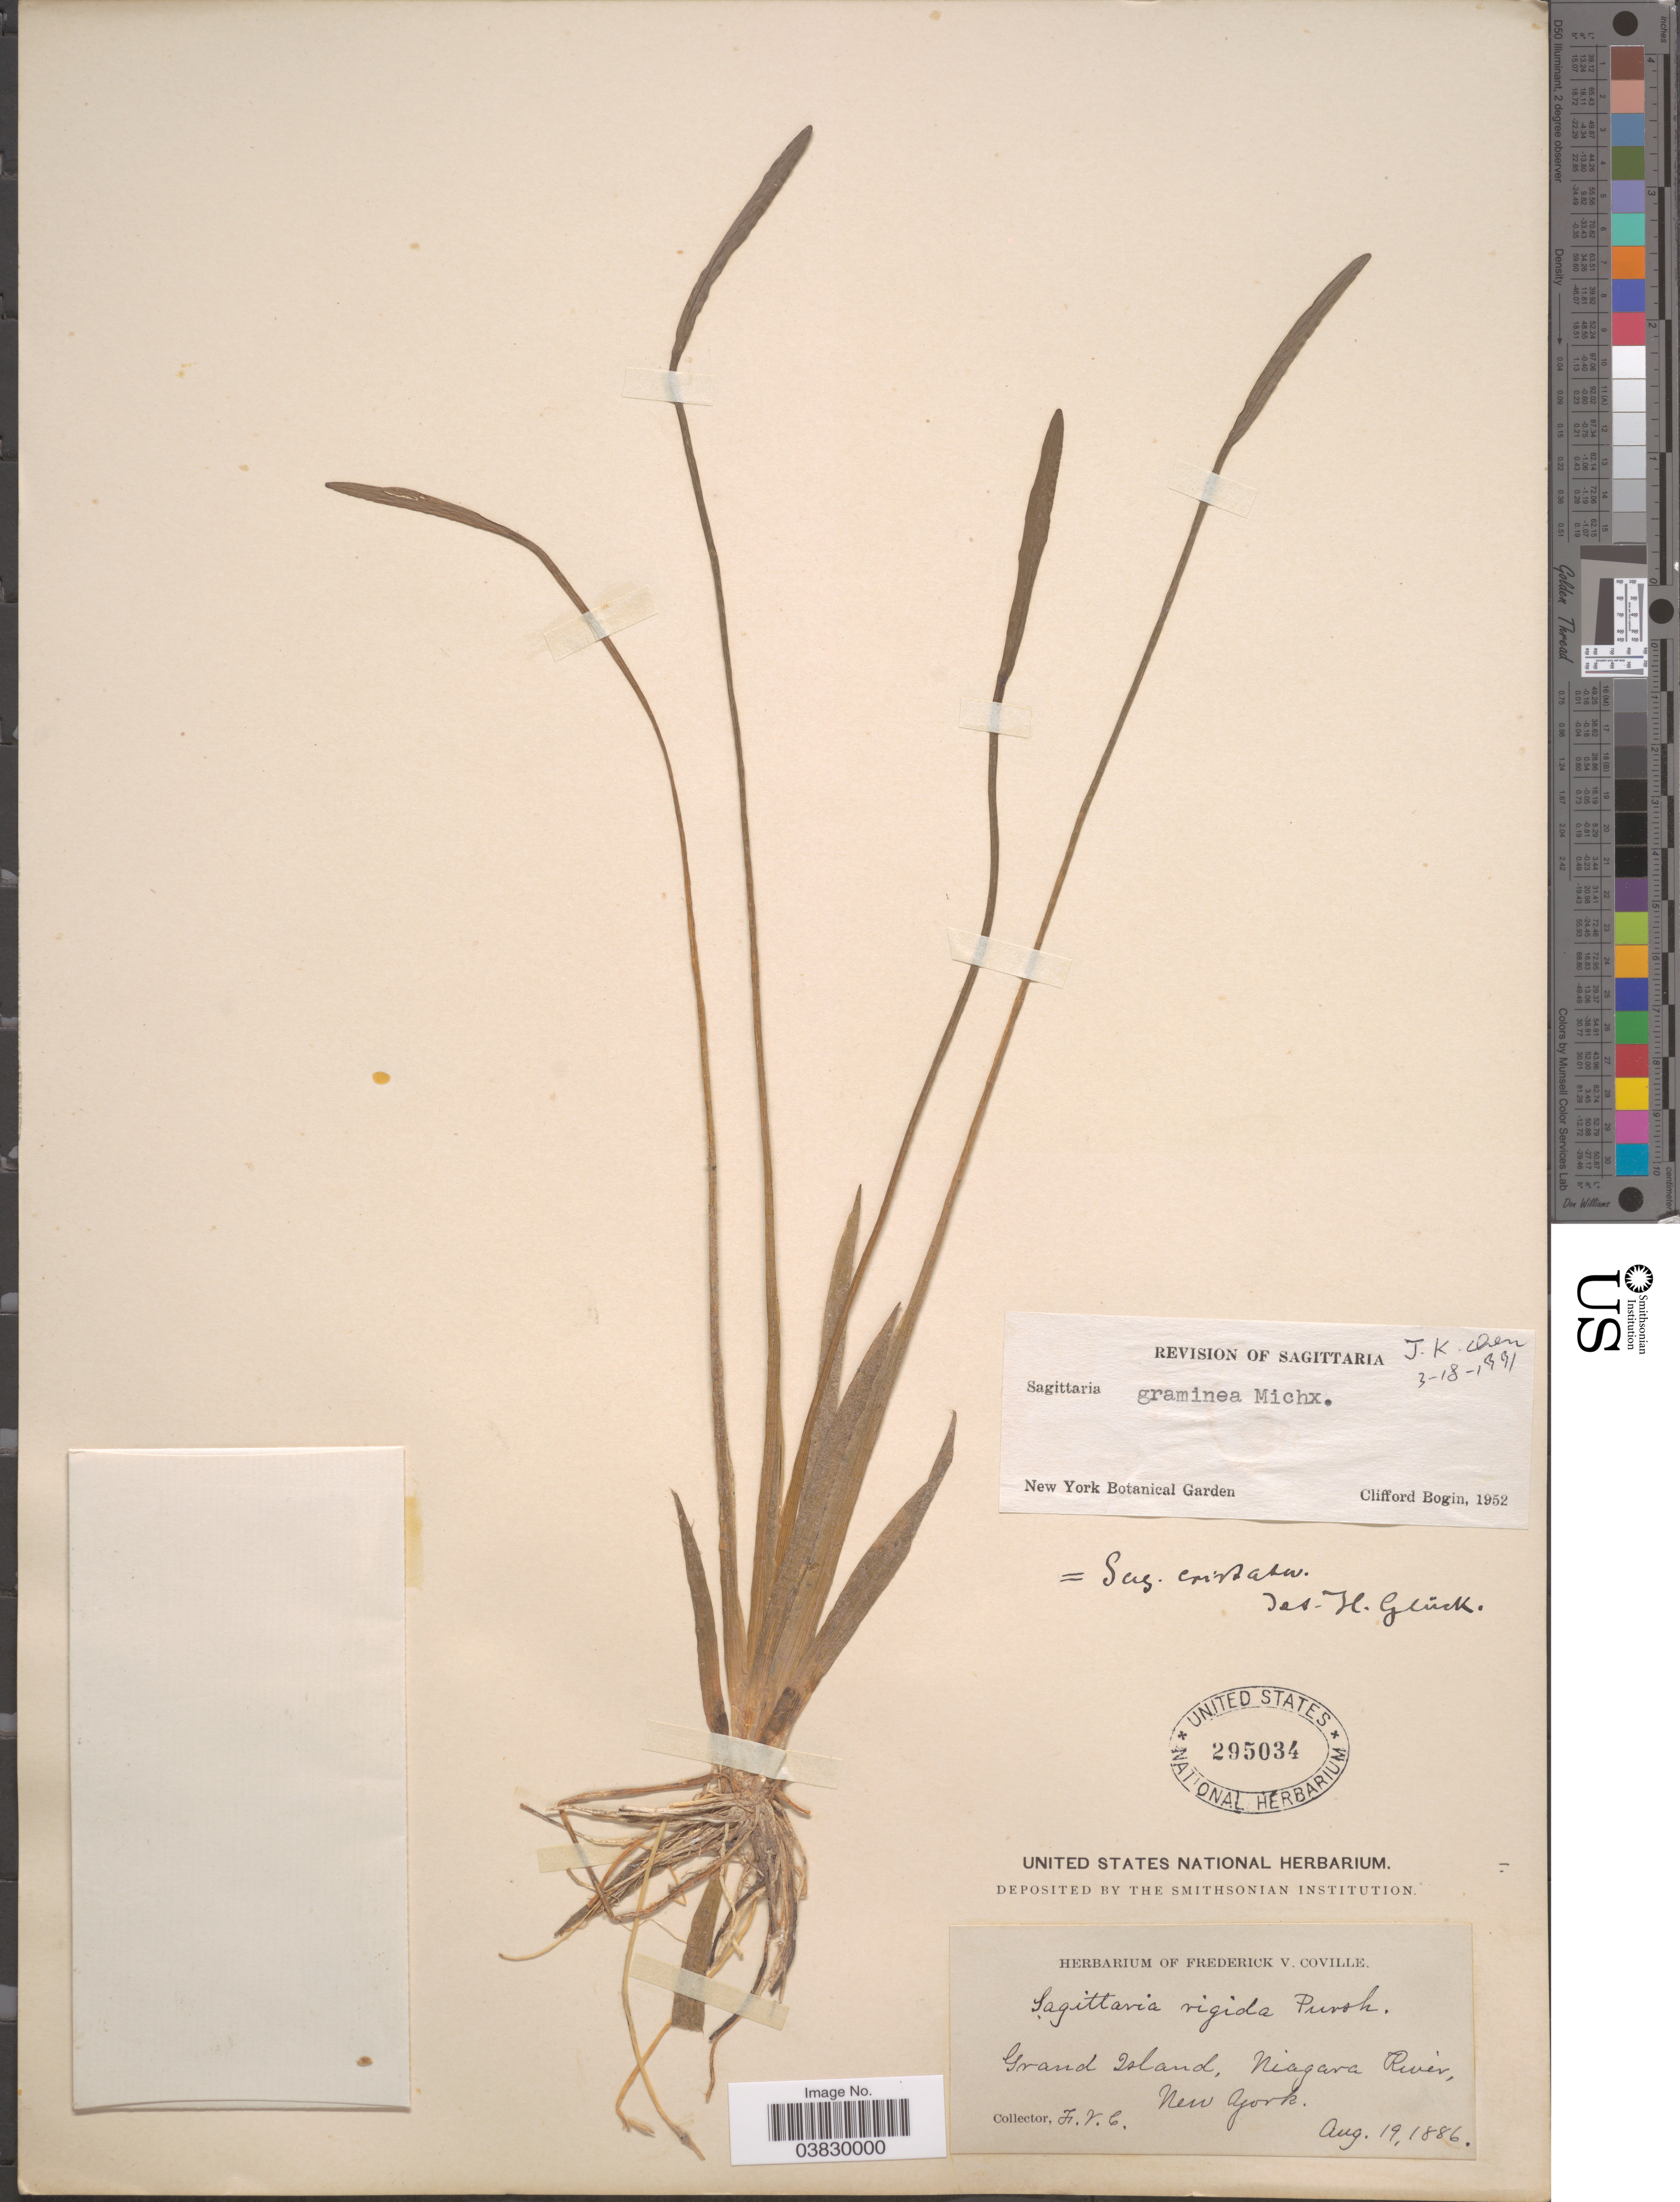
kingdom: Plantae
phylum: Tracheophyta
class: Liliopsida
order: Alismatales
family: Alismataceae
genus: Sagittaria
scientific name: Sagittaria graminea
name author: Michx.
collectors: F. V. Coville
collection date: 1886-08-19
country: United States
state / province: New York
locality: Grand Island, Niagara River.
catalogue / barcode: US 295034